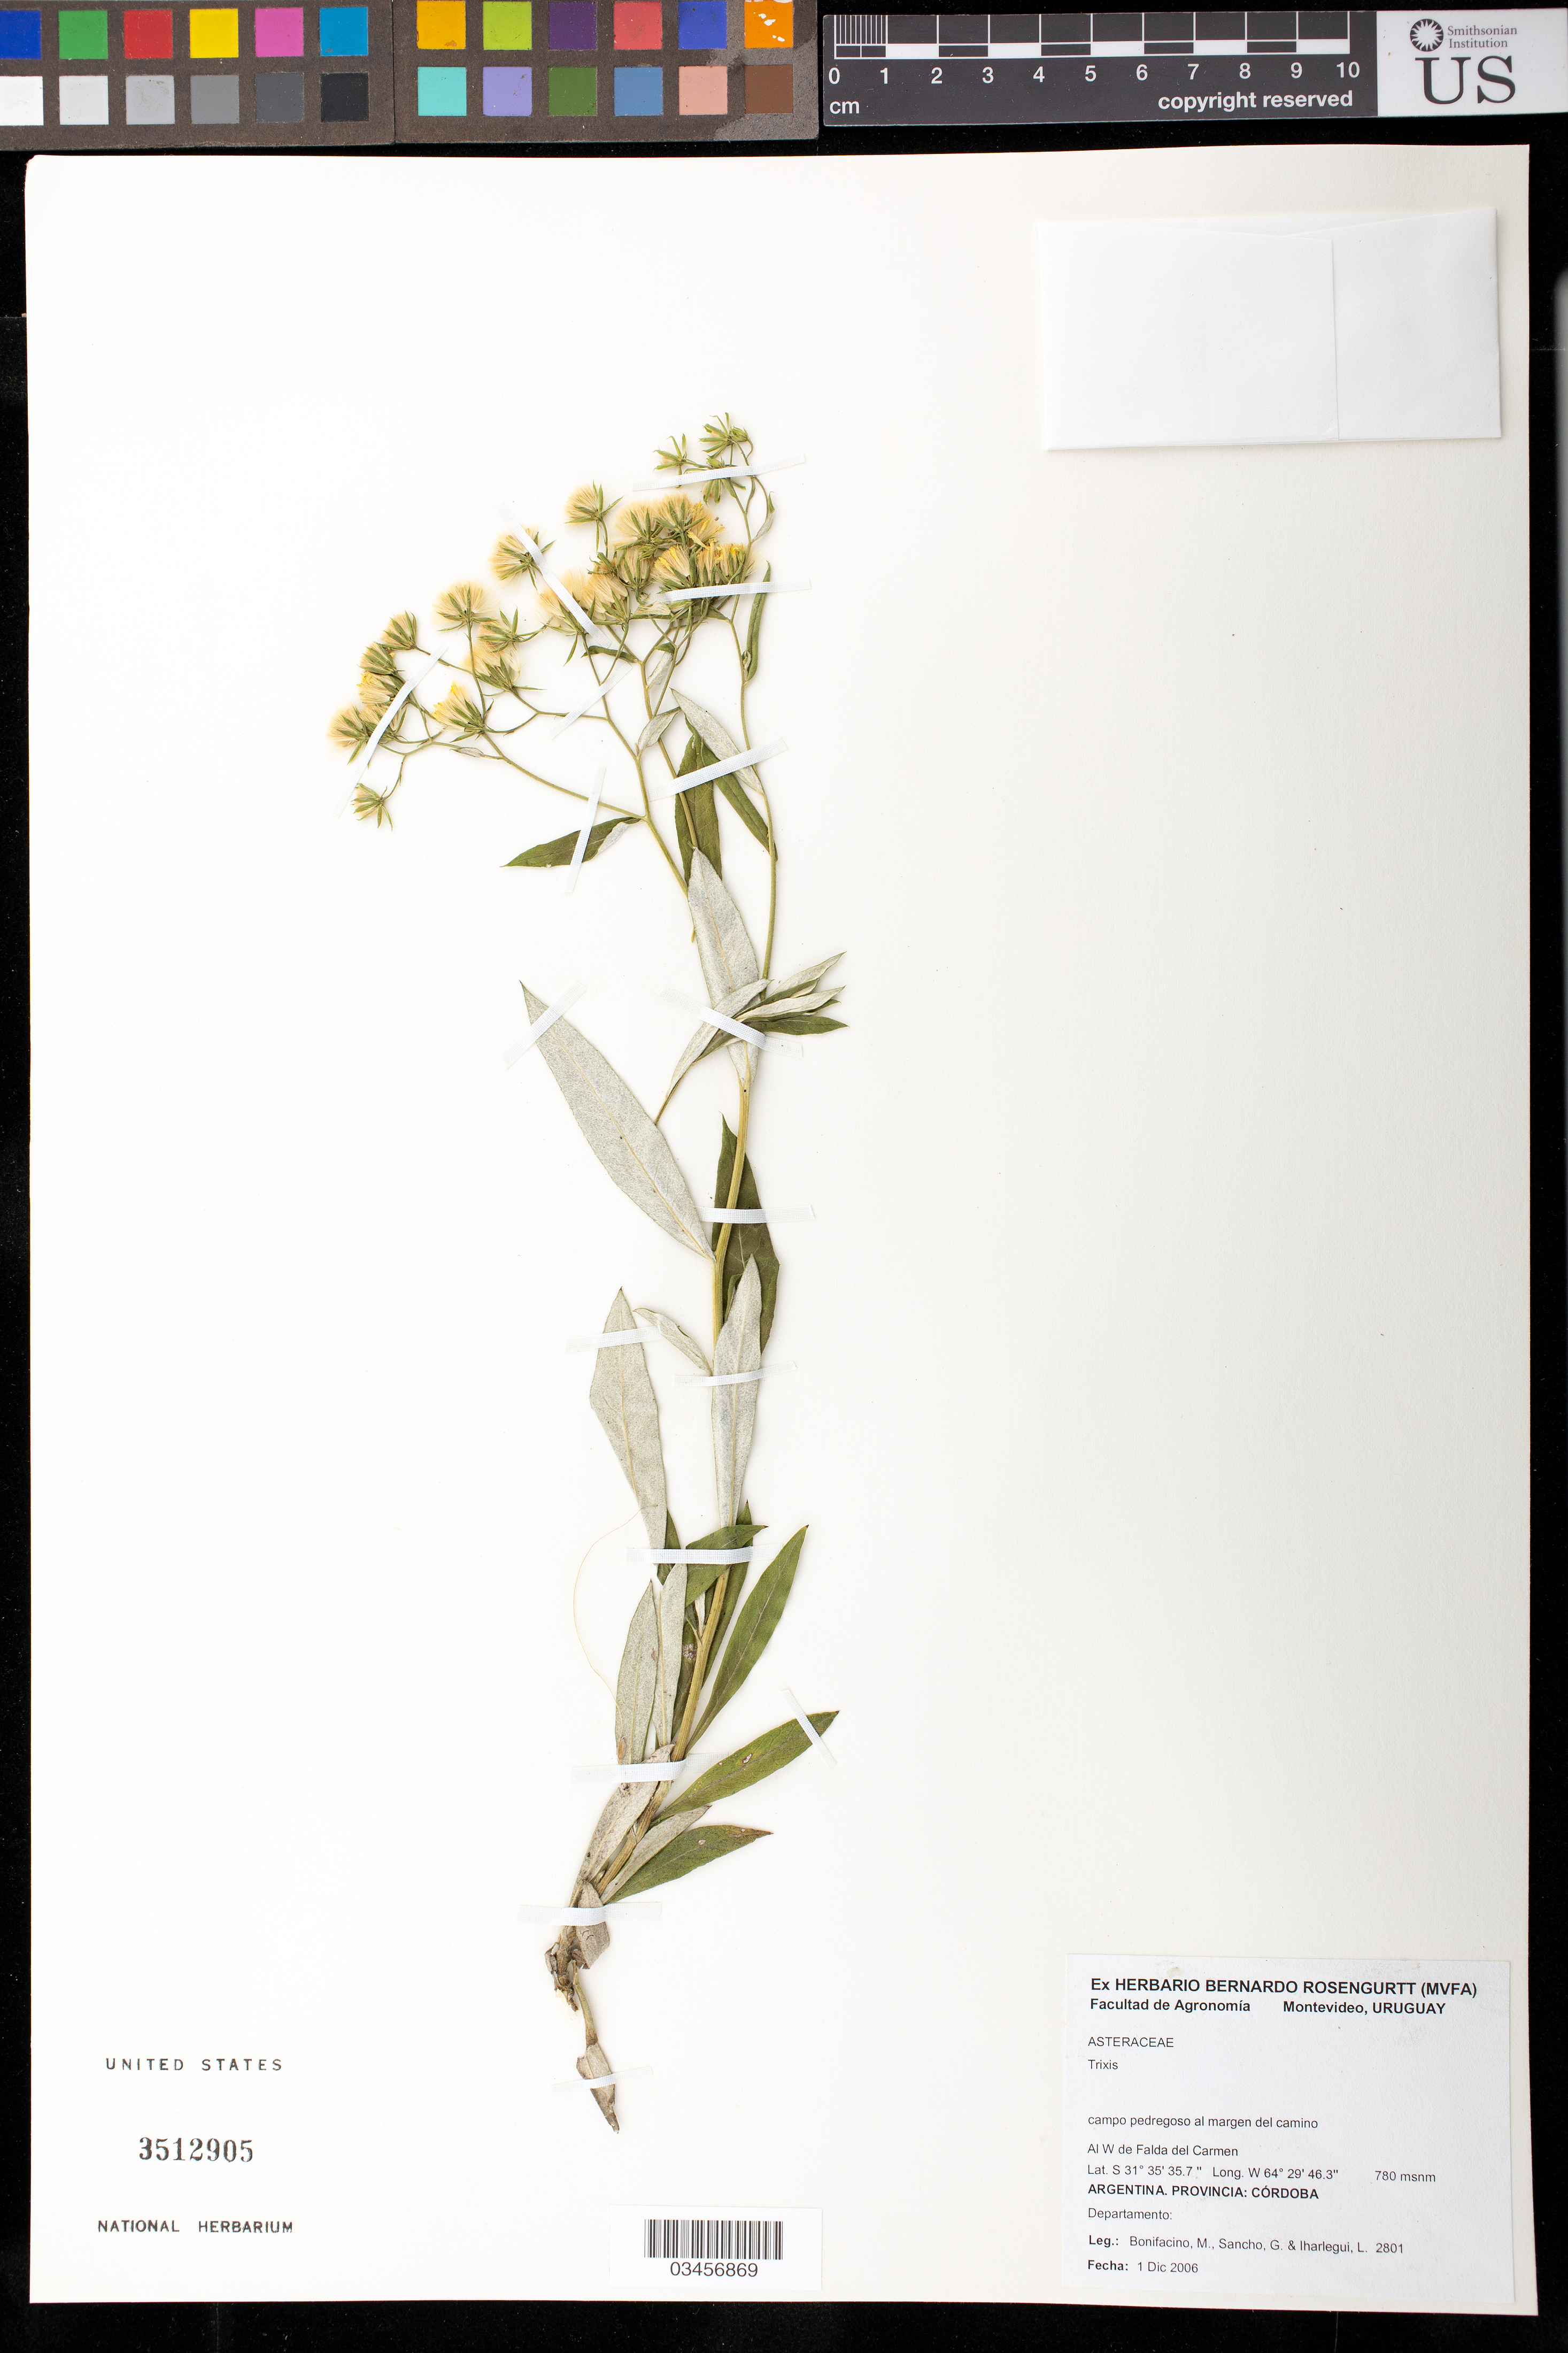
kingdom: Plantae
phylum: Tracheophyta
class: Magnoliopsida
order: Asterales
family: Asteraceae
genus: Trixis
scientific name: Trixis sp.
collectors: M. Bonifacino, G. Sancho & L. Iharlegui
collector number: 2801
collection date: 2006-12-01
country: Argentina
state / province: Córdoba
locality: Falda del Carmen, al W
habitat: Campo pedregoso al margen del camino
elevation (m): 780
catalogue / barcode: US 3512905